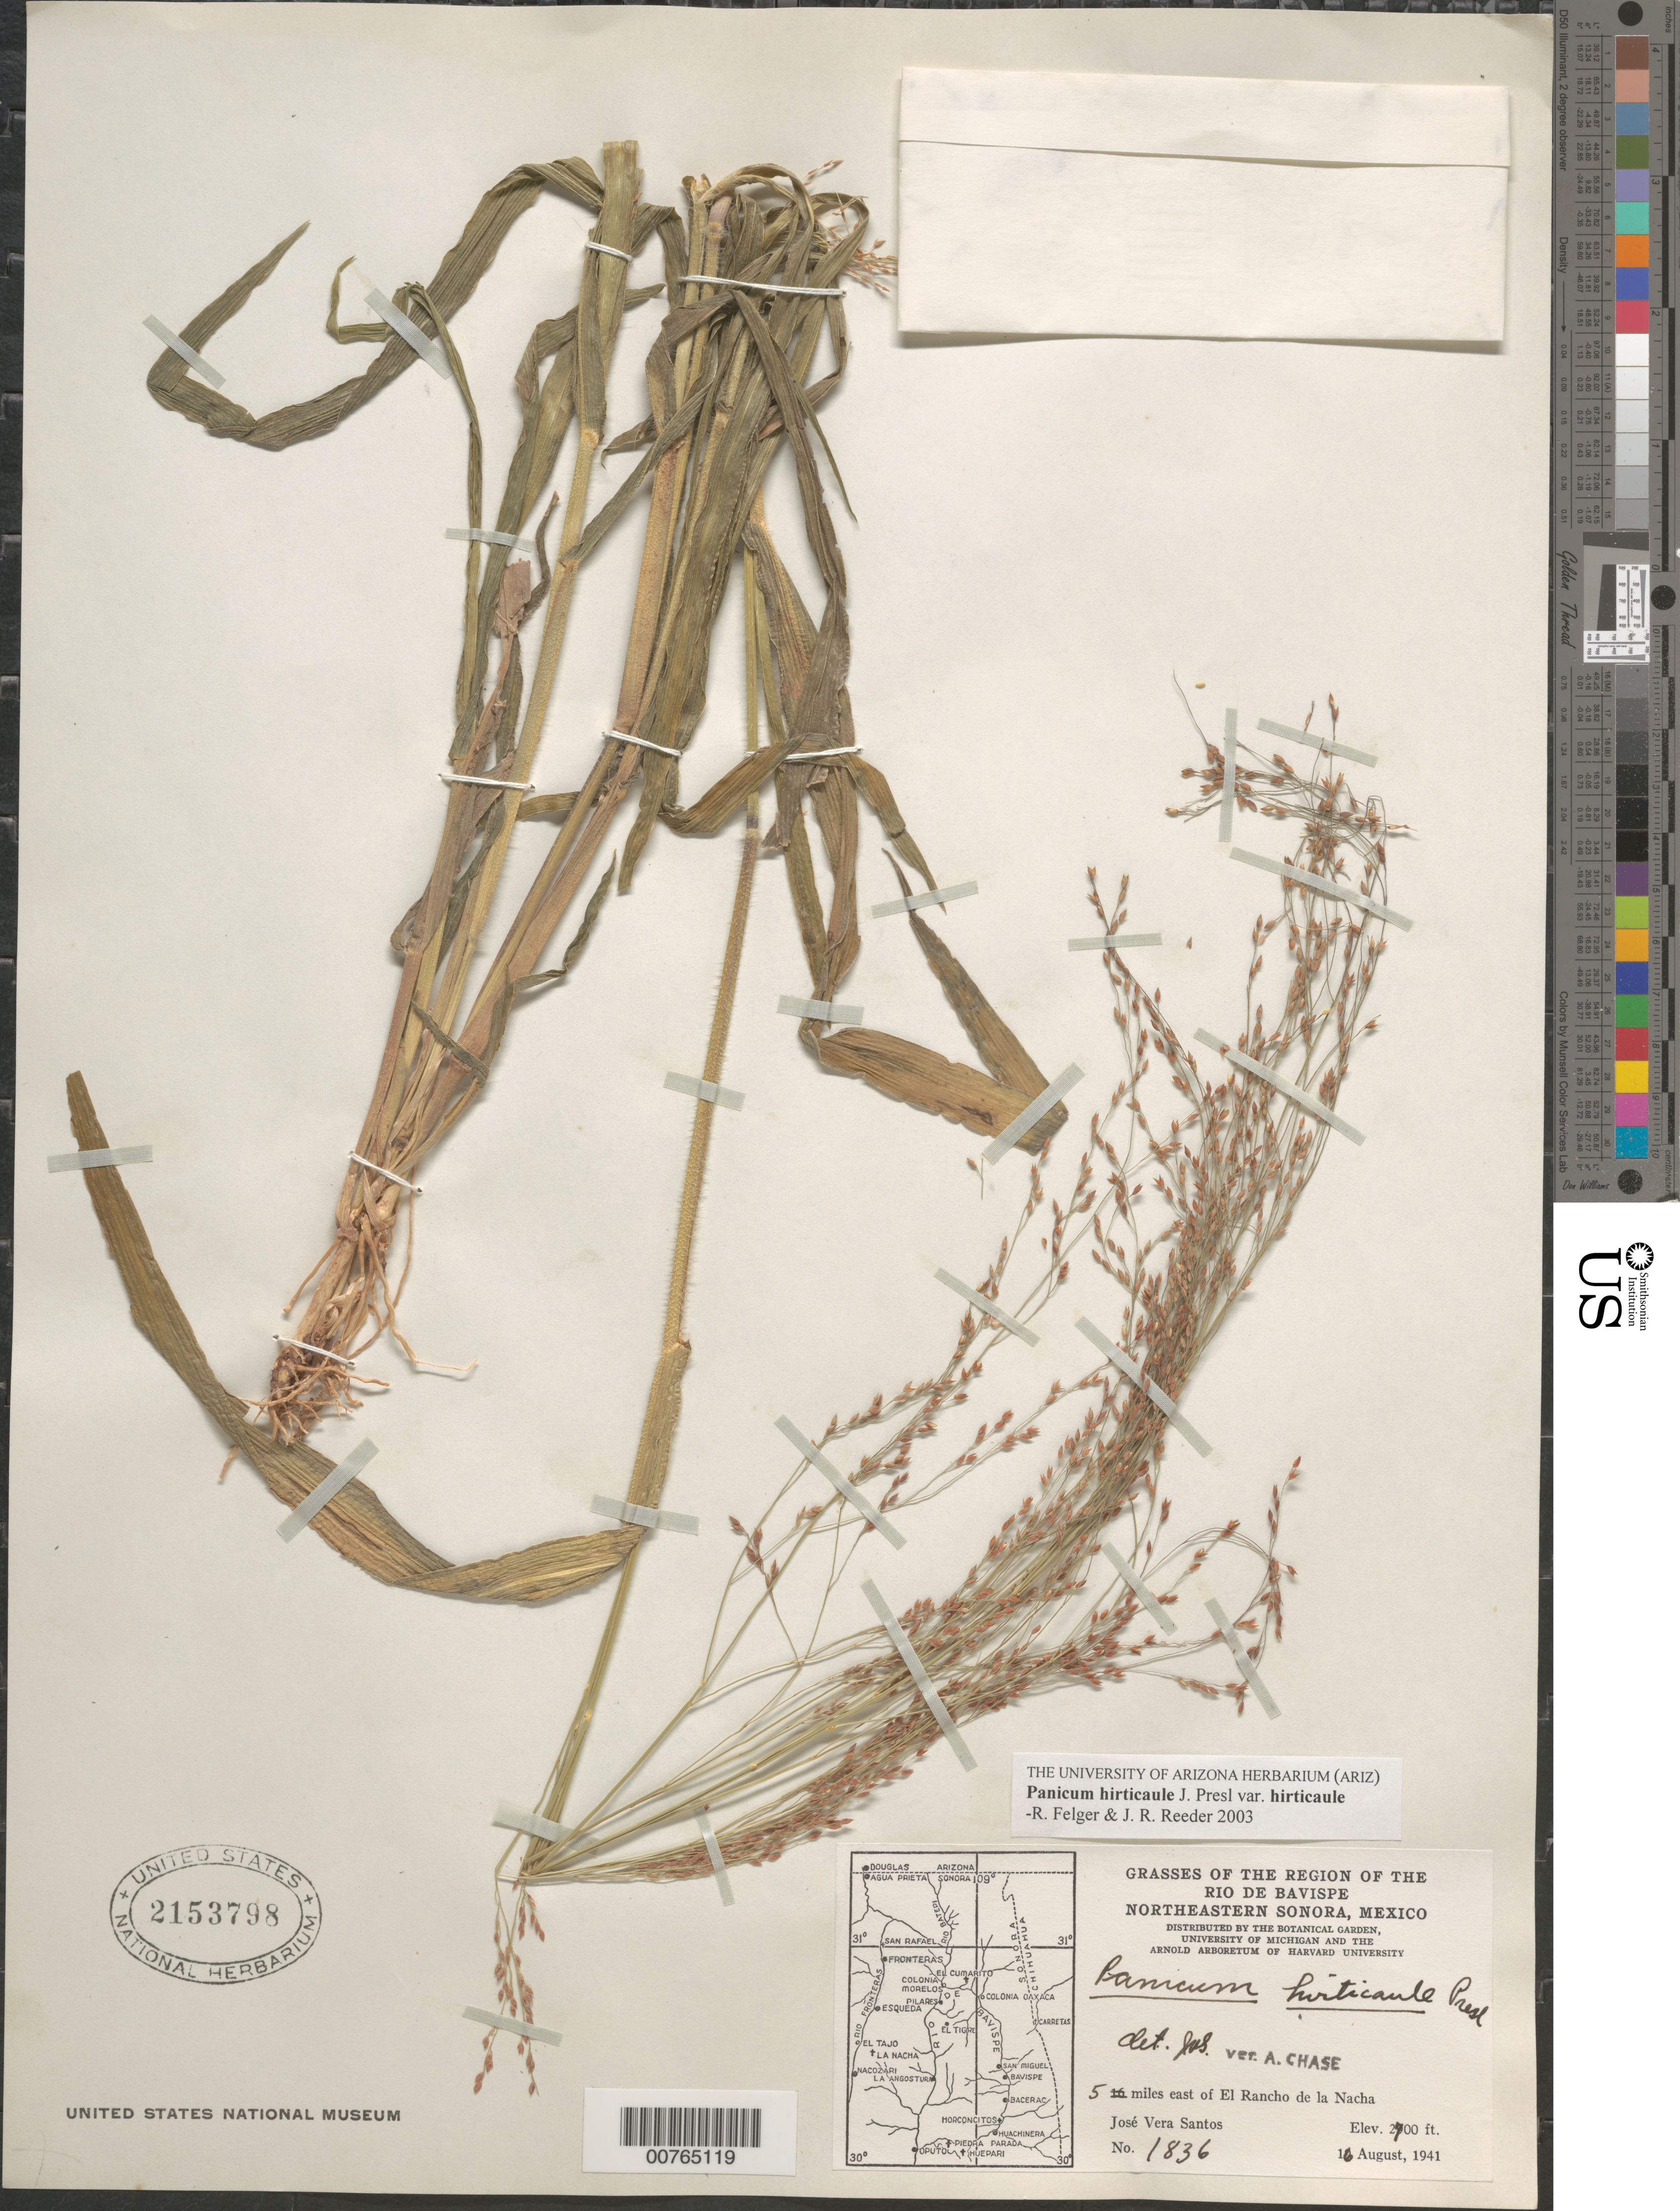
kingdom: Plantae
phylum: Tracheophyta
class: Liliopsida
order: Poales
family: Poaceae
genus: Panicum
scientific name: Panicum hirticaule var. hirticaule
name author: J. Presl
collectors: J. V. Santos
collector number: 1836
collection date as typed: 16 Aug1941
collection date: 1941-08-16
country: Mexico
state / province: Sonora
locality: Region of the Rio de Bavispe, NE Sonora, 5 mi E of El Rancho de la Nacha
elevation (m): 823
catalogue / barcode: US 2153798